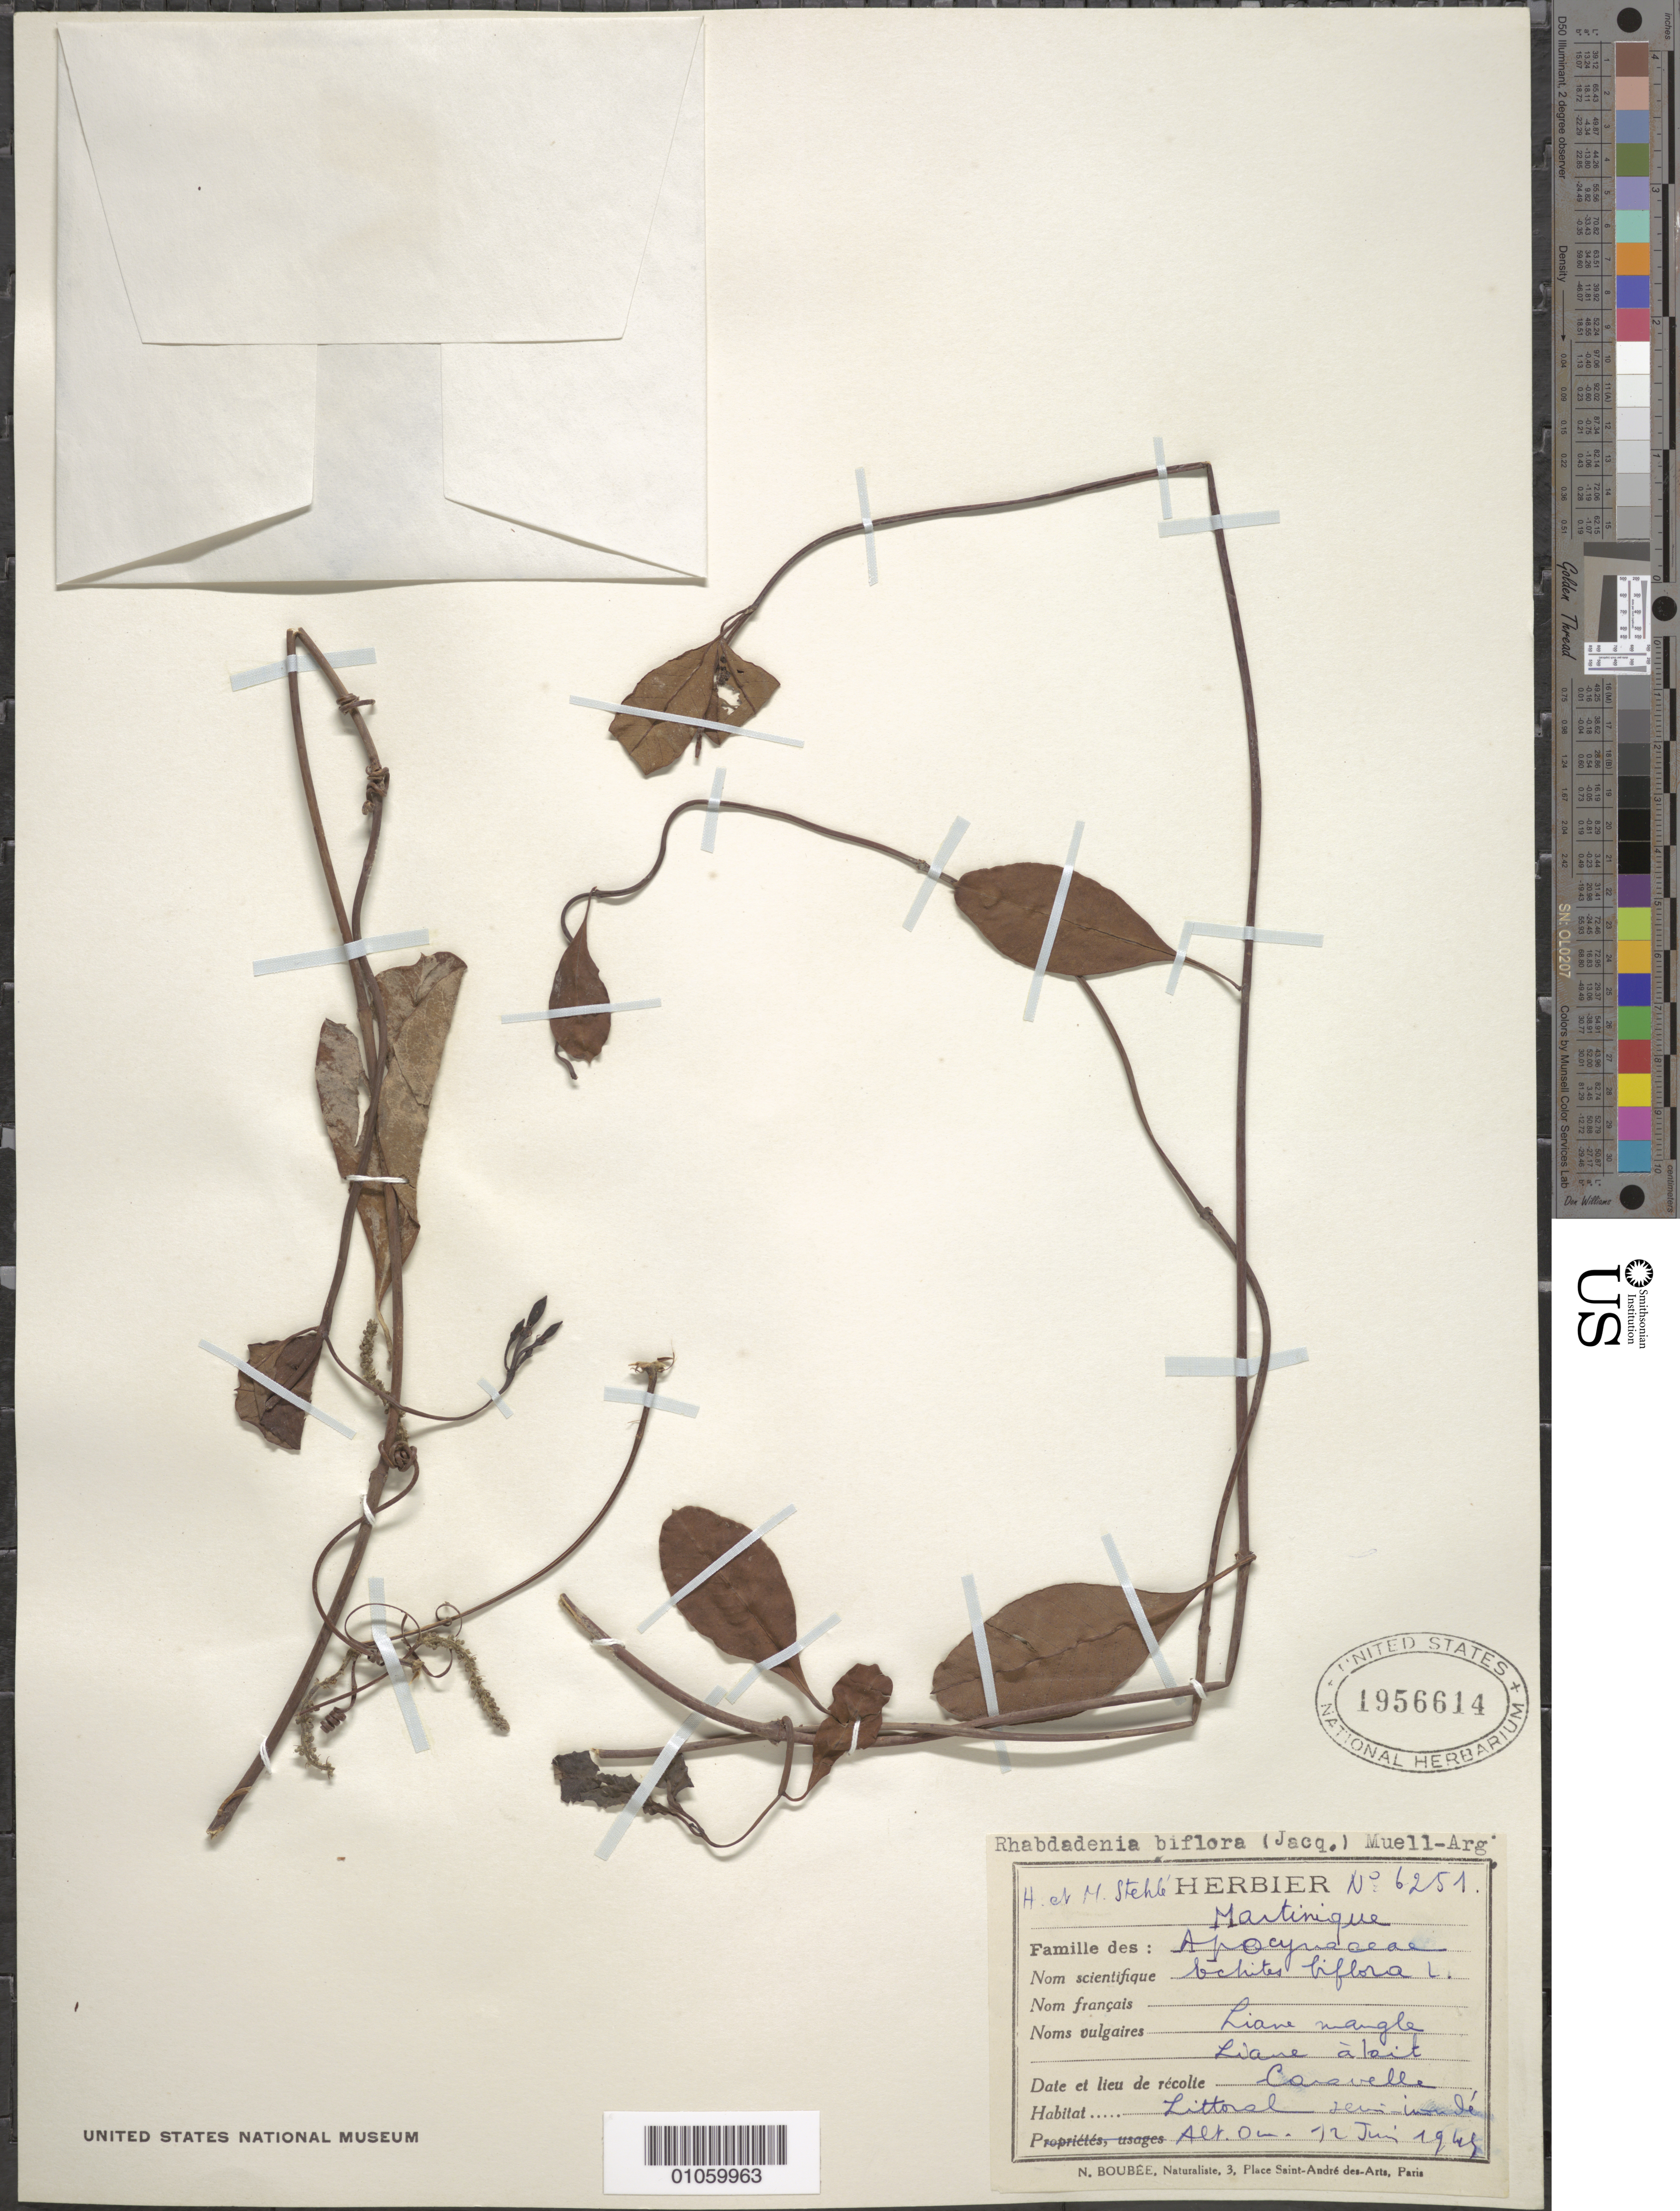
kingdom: Plantae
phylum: Tracheophyta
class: Magnoliopsida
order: Gentianales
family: Apocynaceae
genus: Rhabdadenia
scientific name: Rhabdadenia biflora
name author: (Jacq.) Müll. Arg.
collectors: H. Stehlé & M. Stehlé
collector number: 6251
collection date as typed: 12 Jun 1948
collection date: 1948-06-12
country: Martinique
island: Martinique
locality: Caravell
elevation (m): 0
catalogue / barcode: US 1956614